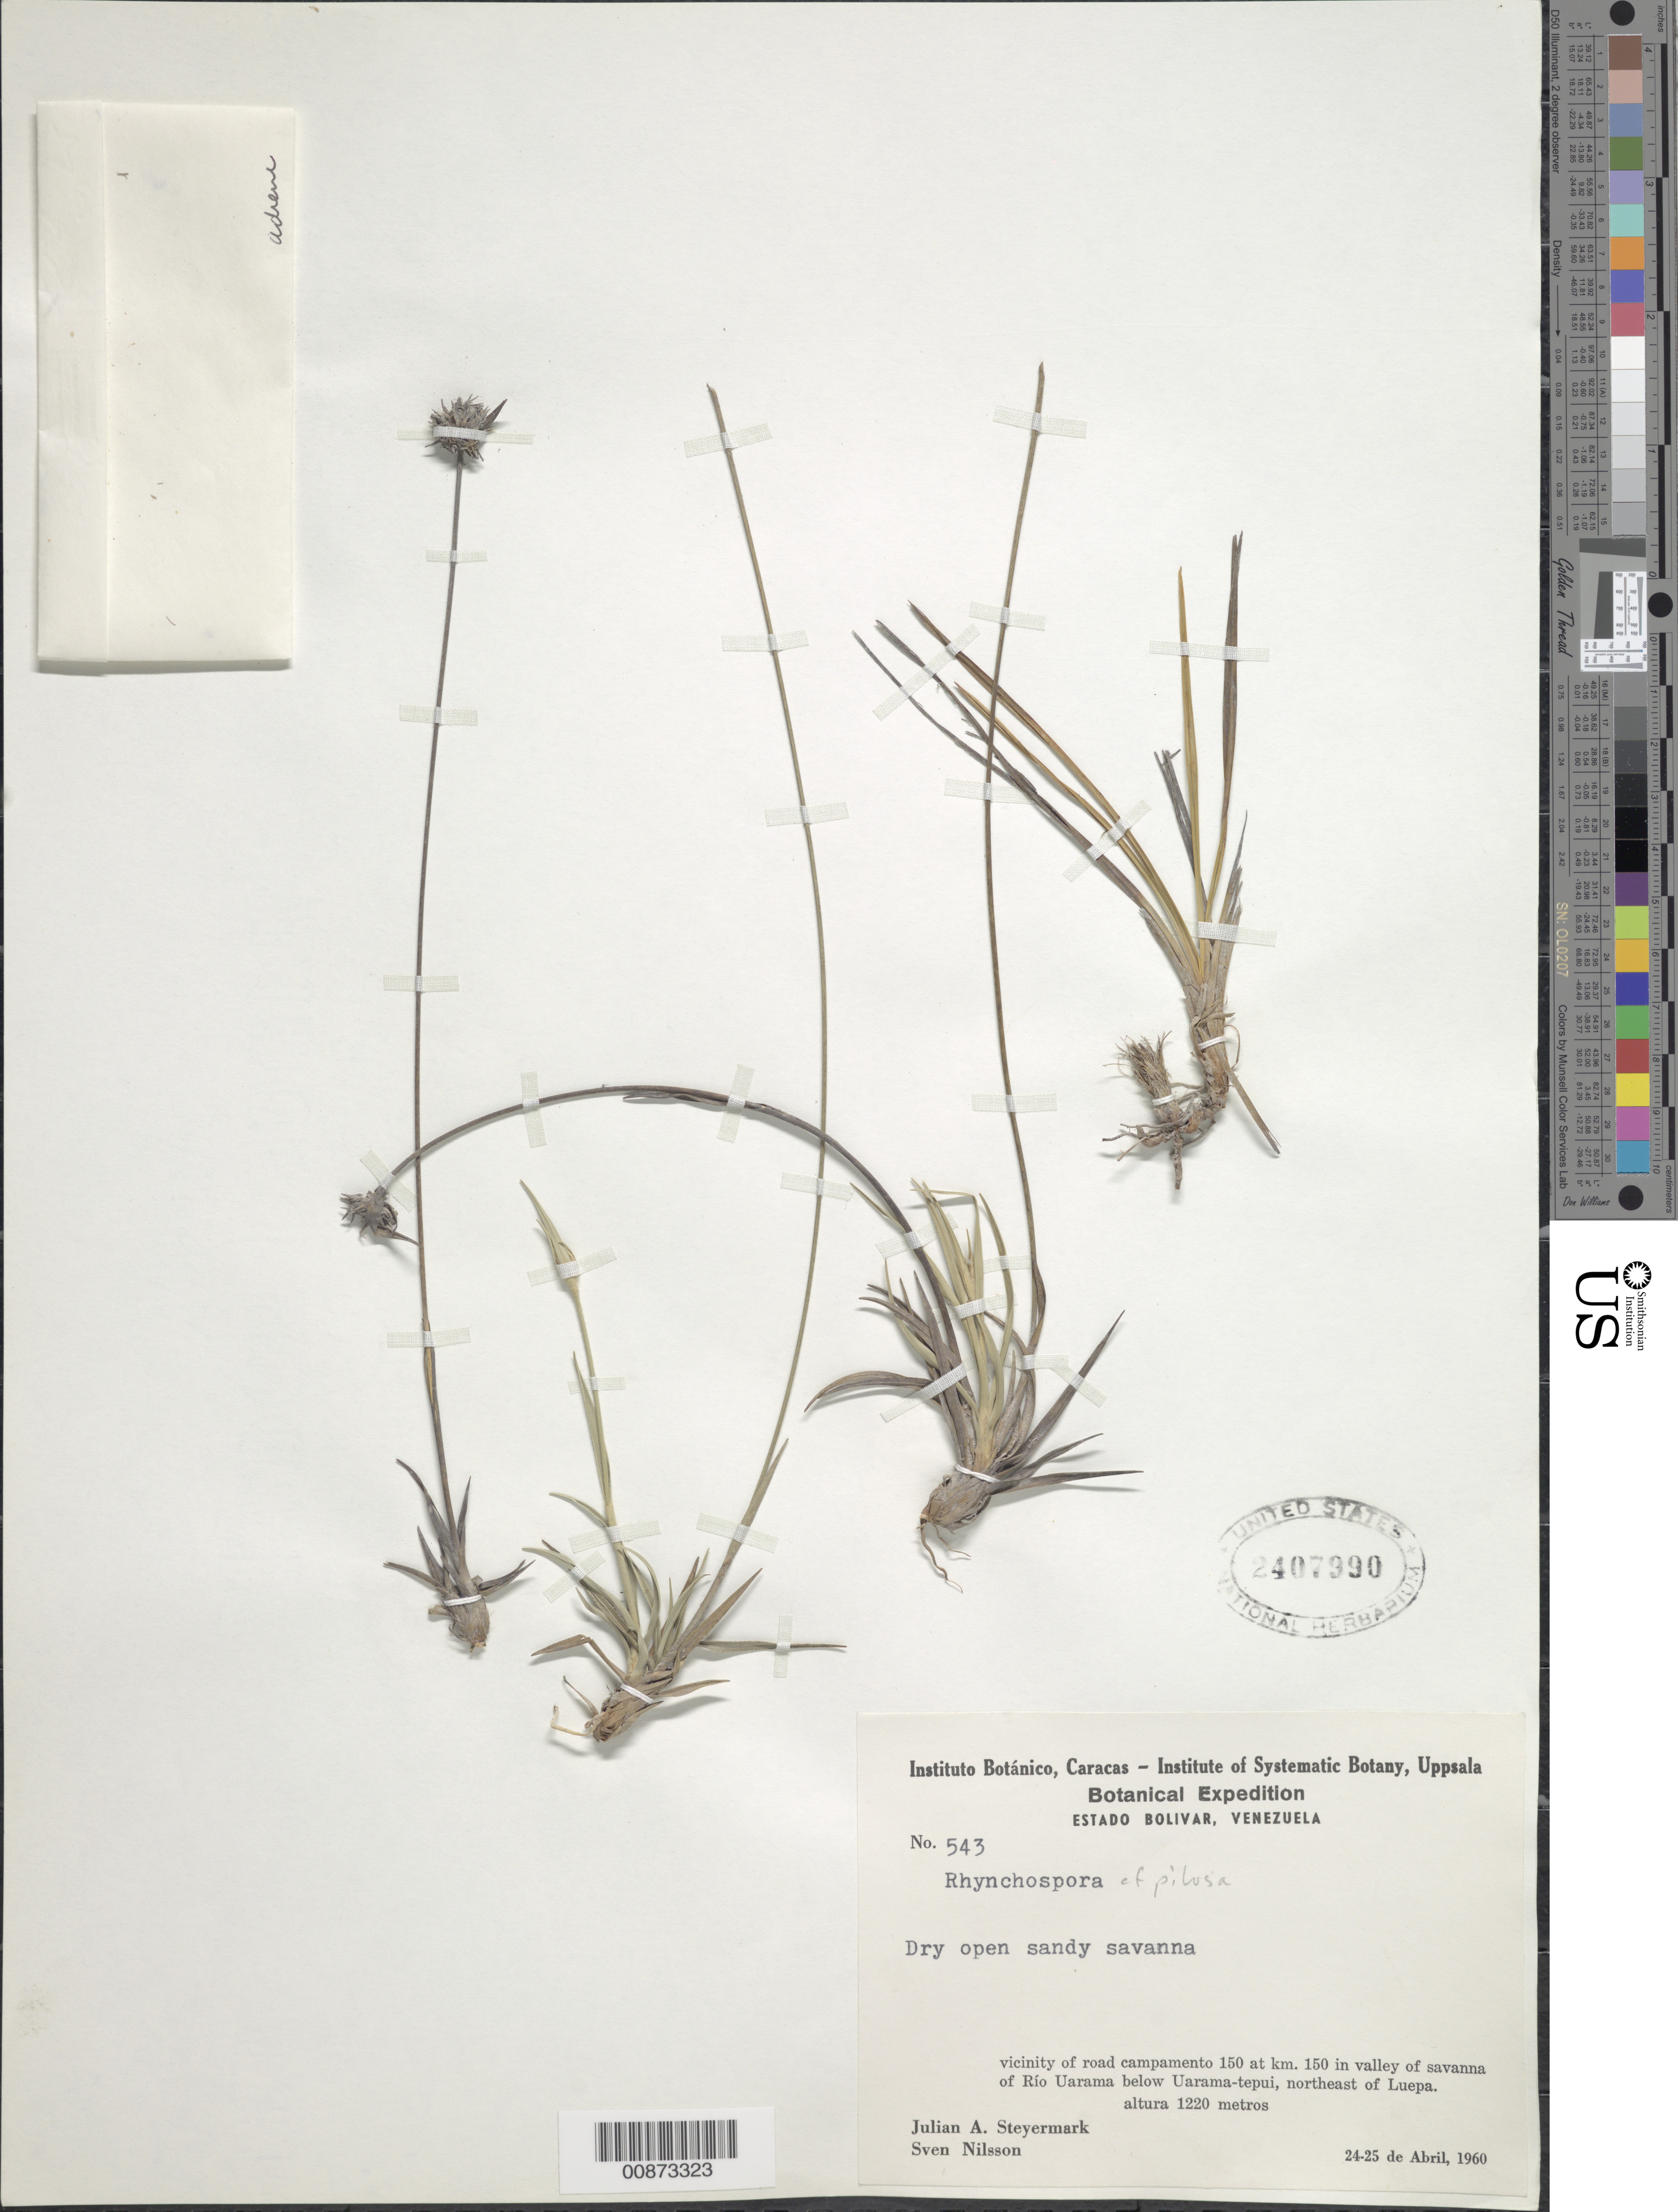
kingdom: Plantae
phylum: Tracheophyta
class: Liliopsida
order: Poales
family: Cyperaceae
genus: Rhynchospora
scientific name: Rhynchospora sp.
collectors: J. Steyermark & S. Nilsson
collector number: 60 543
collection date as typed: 24-Apr-60 to 25-Apr-60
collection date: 1960-04-24/1960-04-25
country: Venezuela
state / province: Bolívar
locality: Río Uarama, below Uarama-tepuí, NE of Luepa, vic. of road campamento 150 at km 150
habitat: Dry open sandy savanna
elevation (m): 1220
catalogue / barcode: US 2407990